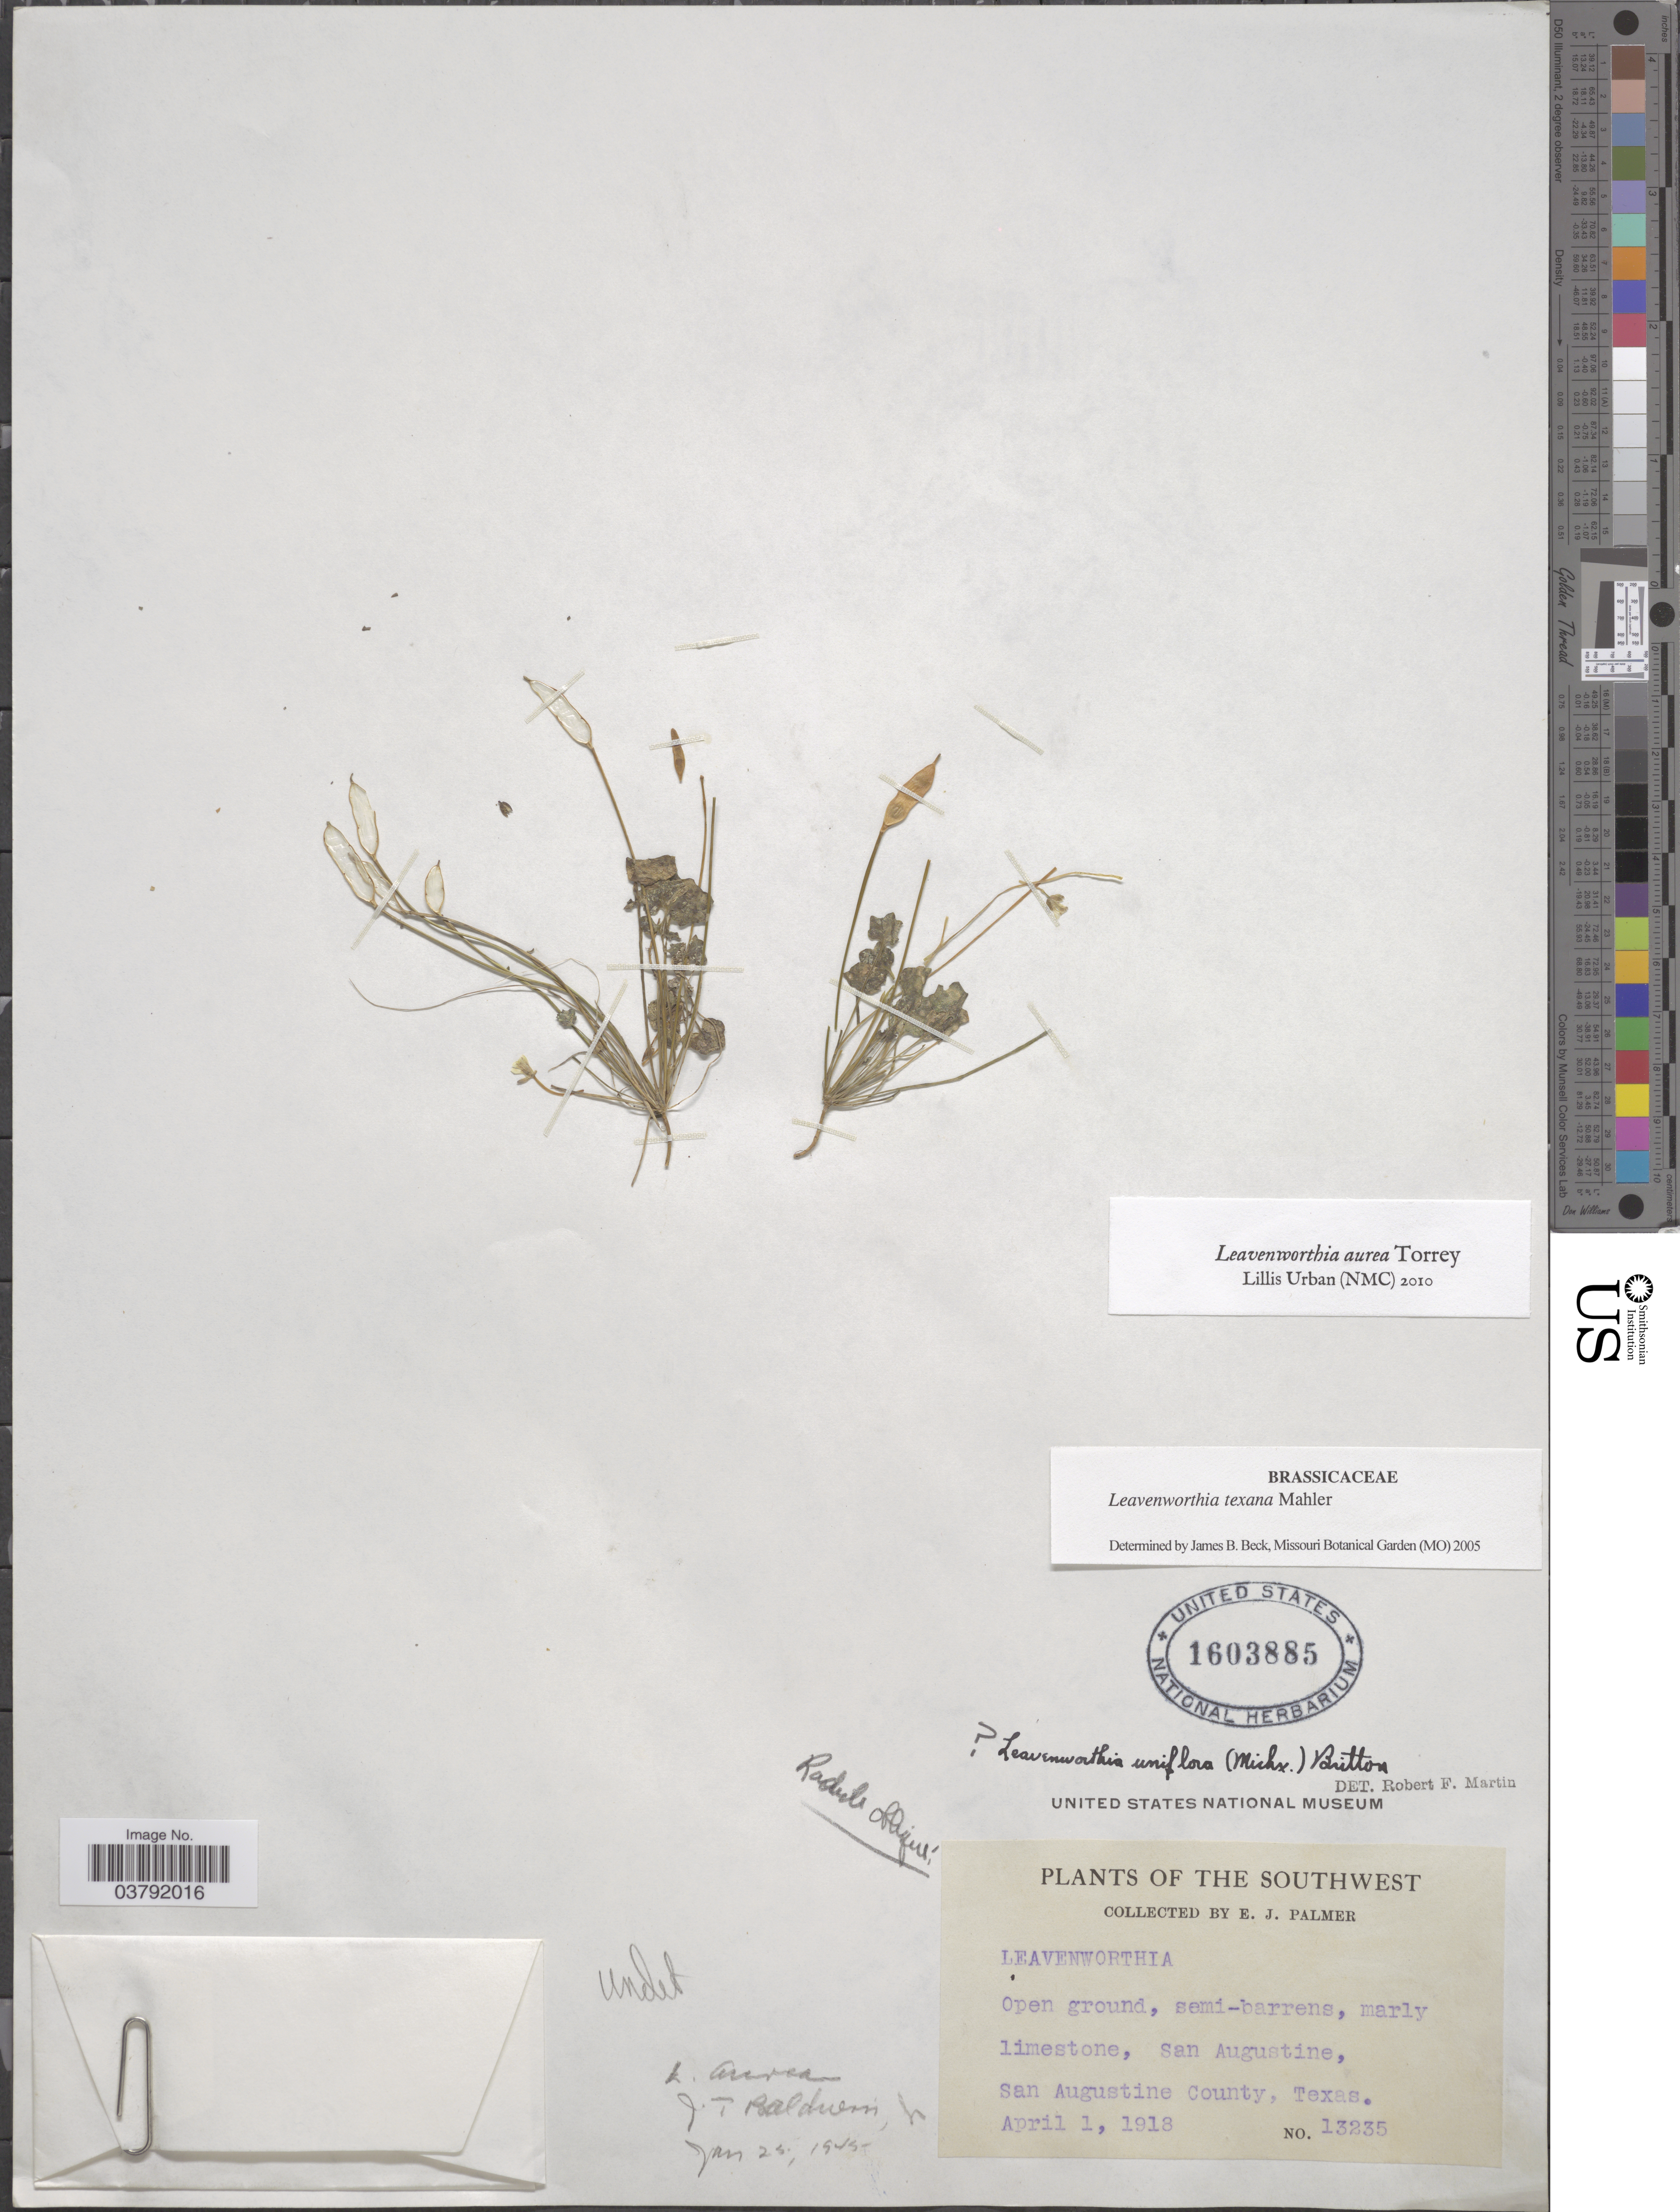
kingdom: Plantae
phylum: Tracheophyta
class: Magnoliopsida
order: Brassicales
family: Brassicaceae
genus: Leavenworthia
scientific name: Leavenworthia aurea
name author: Torr.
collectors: E. J. Palmer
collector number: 13235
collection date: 1918-04-01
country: United States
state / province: Texas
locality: The Southwest. San Augustine, San Augustine County.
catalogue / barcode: US 1603885